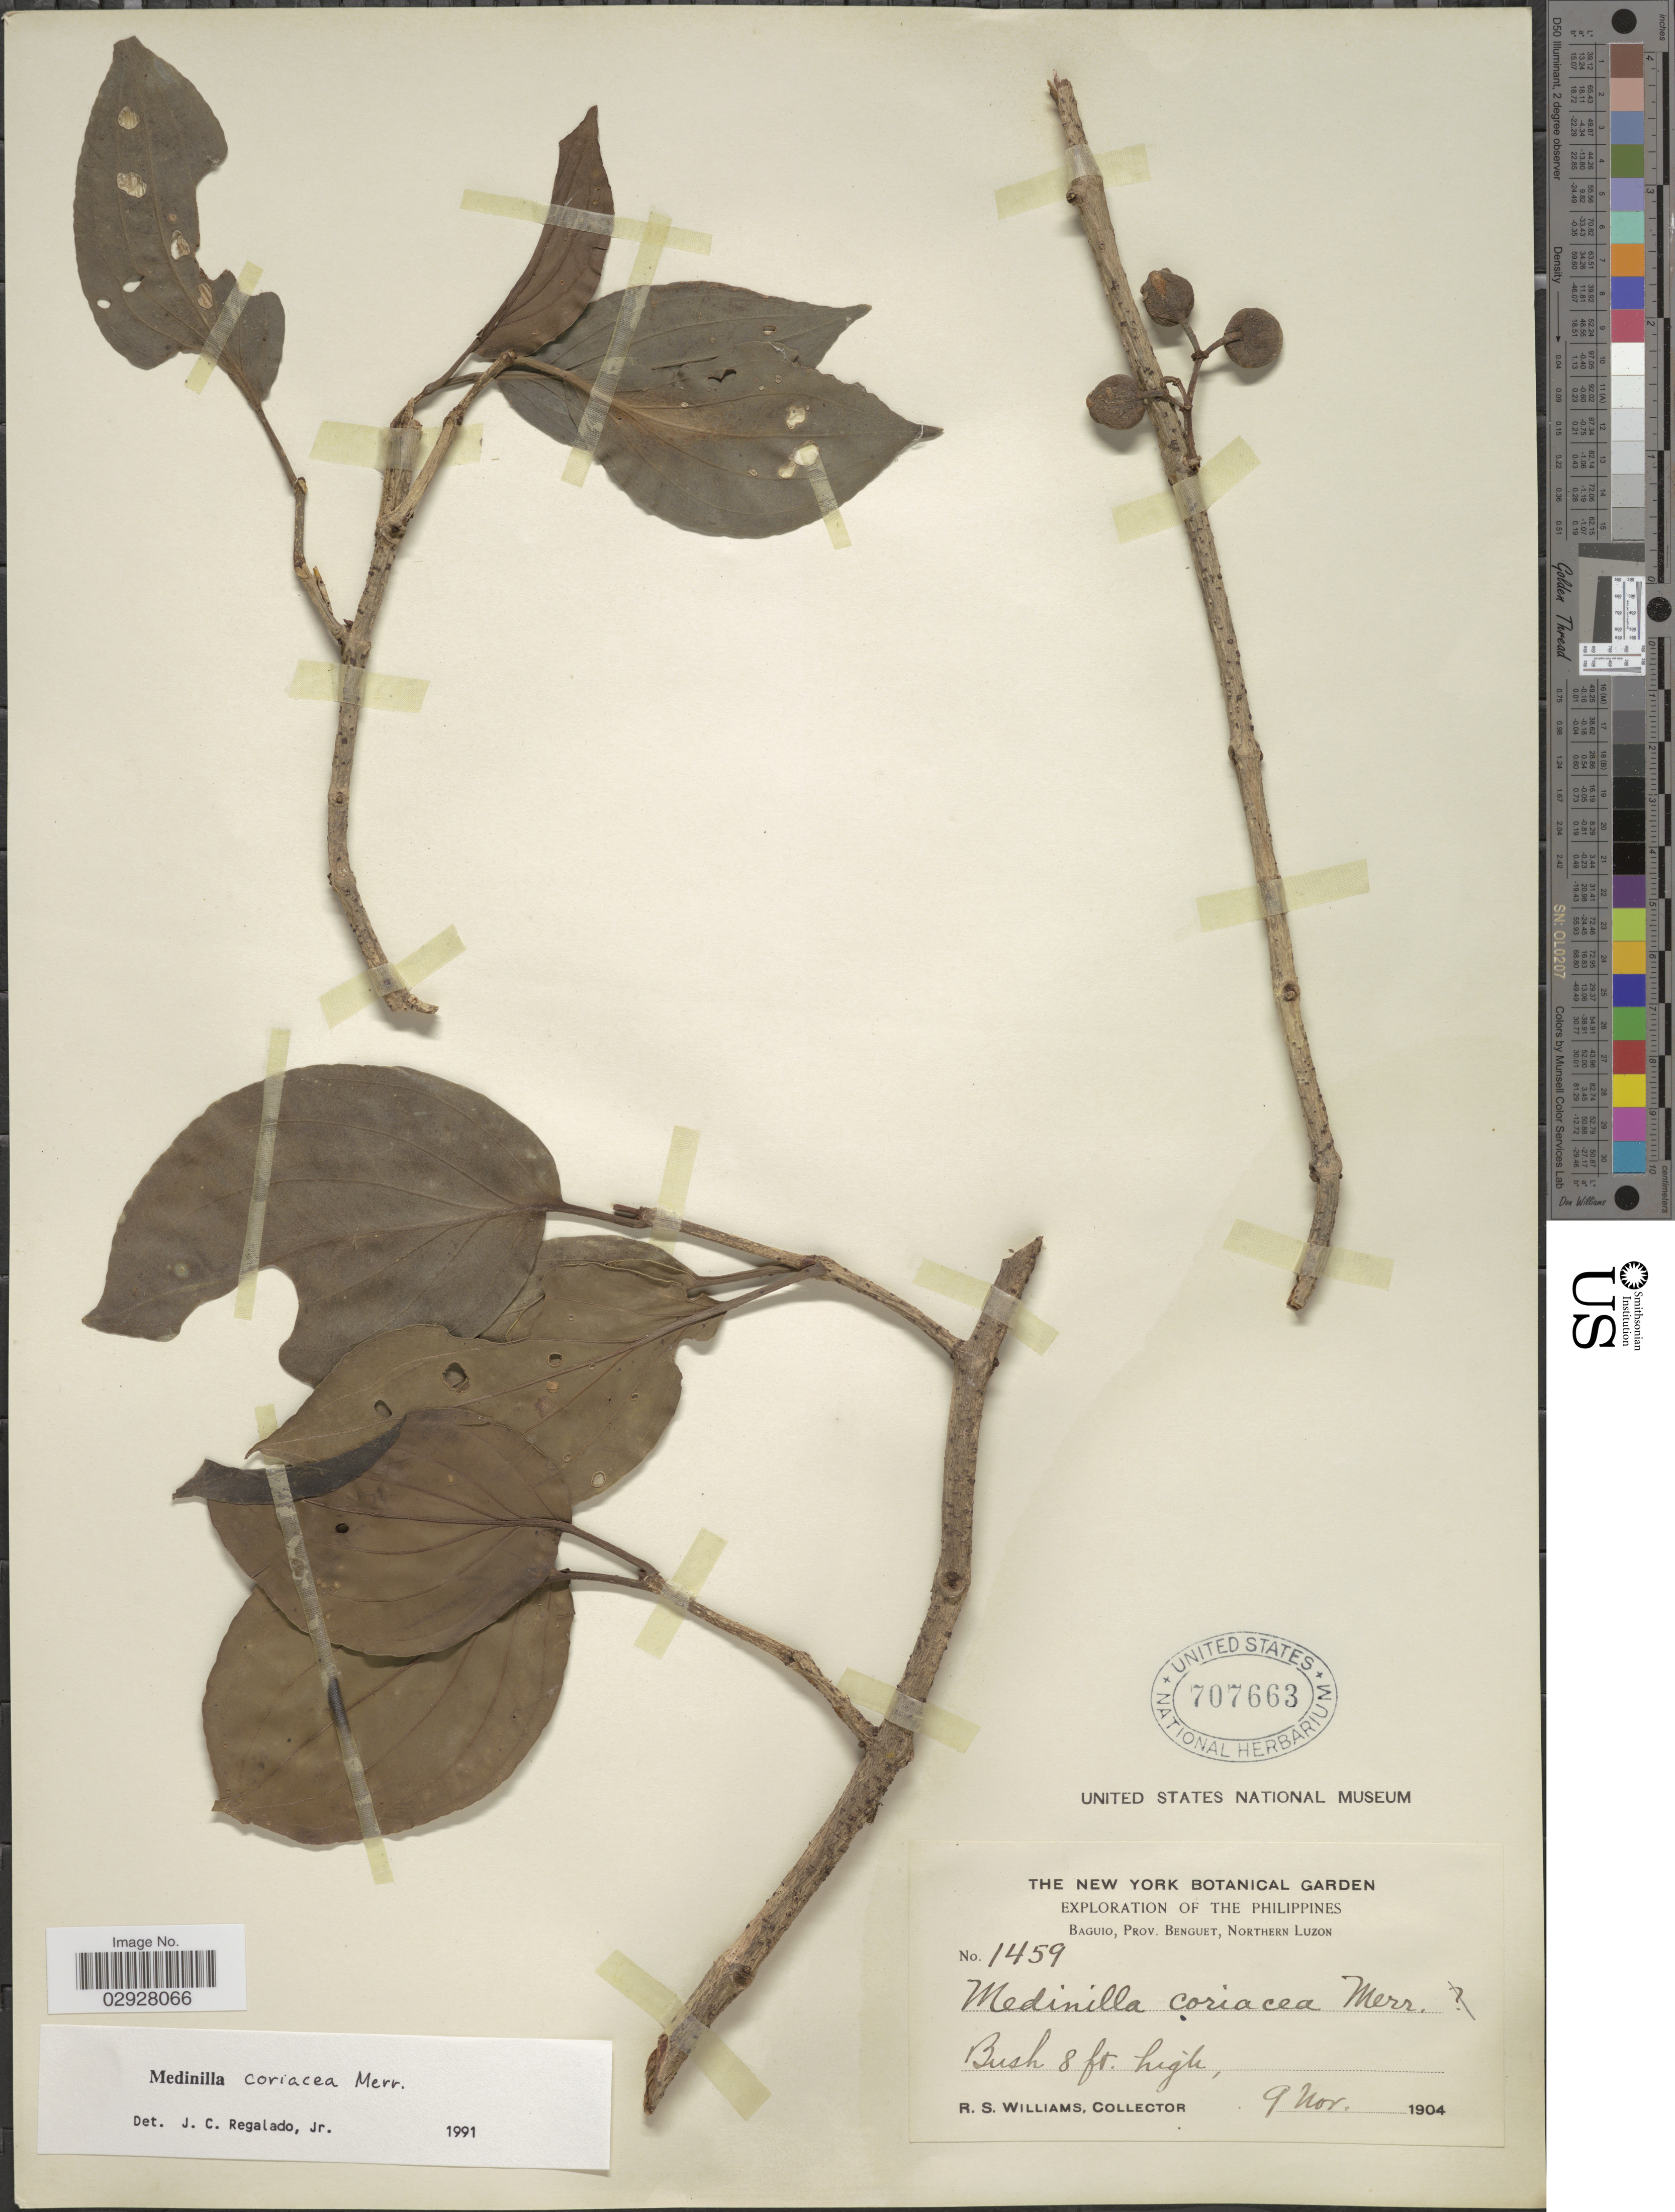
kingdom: Plantae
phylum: Tracheophyta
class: Magnoliopsida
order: Myrtales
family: Melastomataceae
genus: Medinilla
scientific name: Medinilla coriacea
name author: Merr.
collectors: R. S. Williams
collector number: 1459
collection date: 1904-11-09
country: Philippines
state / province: Cordillera (Administrative Region)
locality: Baguio, Prov. Benguet, Northern Luzon.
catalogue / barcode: US 707663